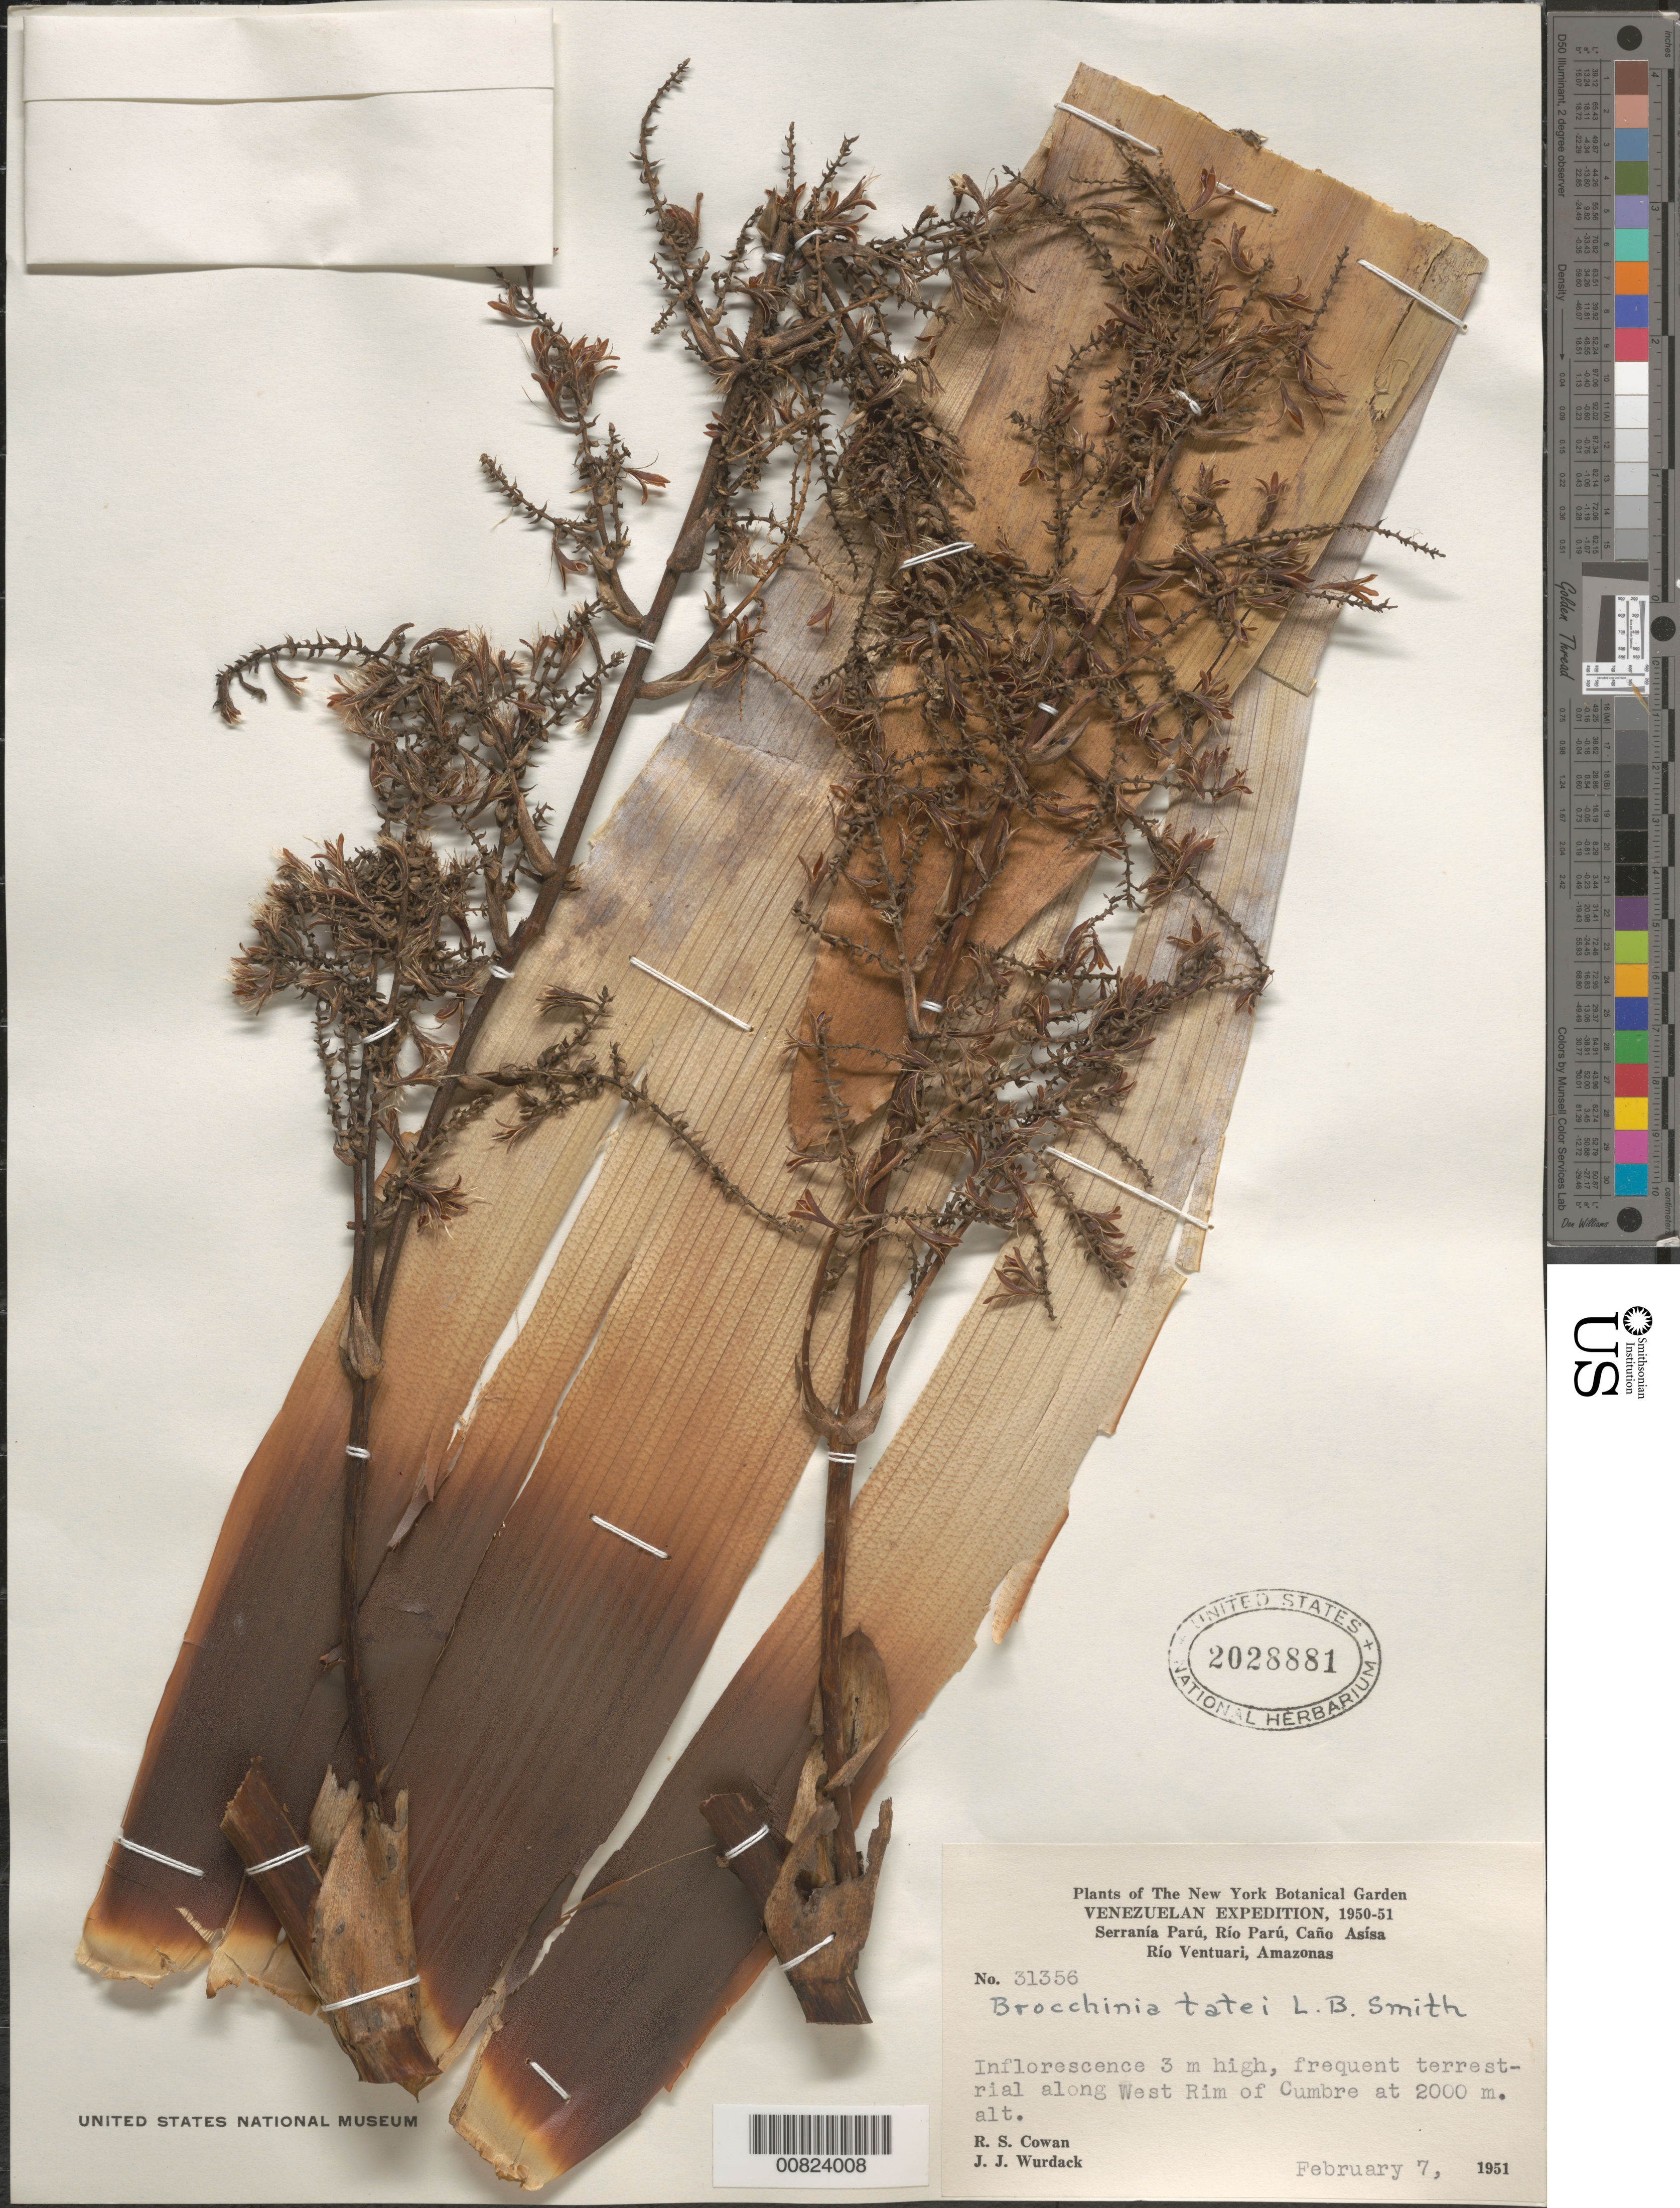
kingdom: Plantae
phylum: Tracheophyta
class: Liliopsida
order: Poales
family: Bromeliaceae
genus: Brocchinia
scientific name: Brocchinia tatei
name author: L.B. Sm.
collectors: R. S. Cowan & J. J. Wurdack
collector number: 31356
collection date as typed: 7-Feb-51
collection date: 1951-02-07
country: Venezuela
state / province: Amazonas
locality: Serranía Parú, Río Parú, Caño Asísa, W rim of Cumbre, Río Ventuari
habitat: Along west rim of cumbre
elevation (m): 2000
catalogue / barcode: US 2028881